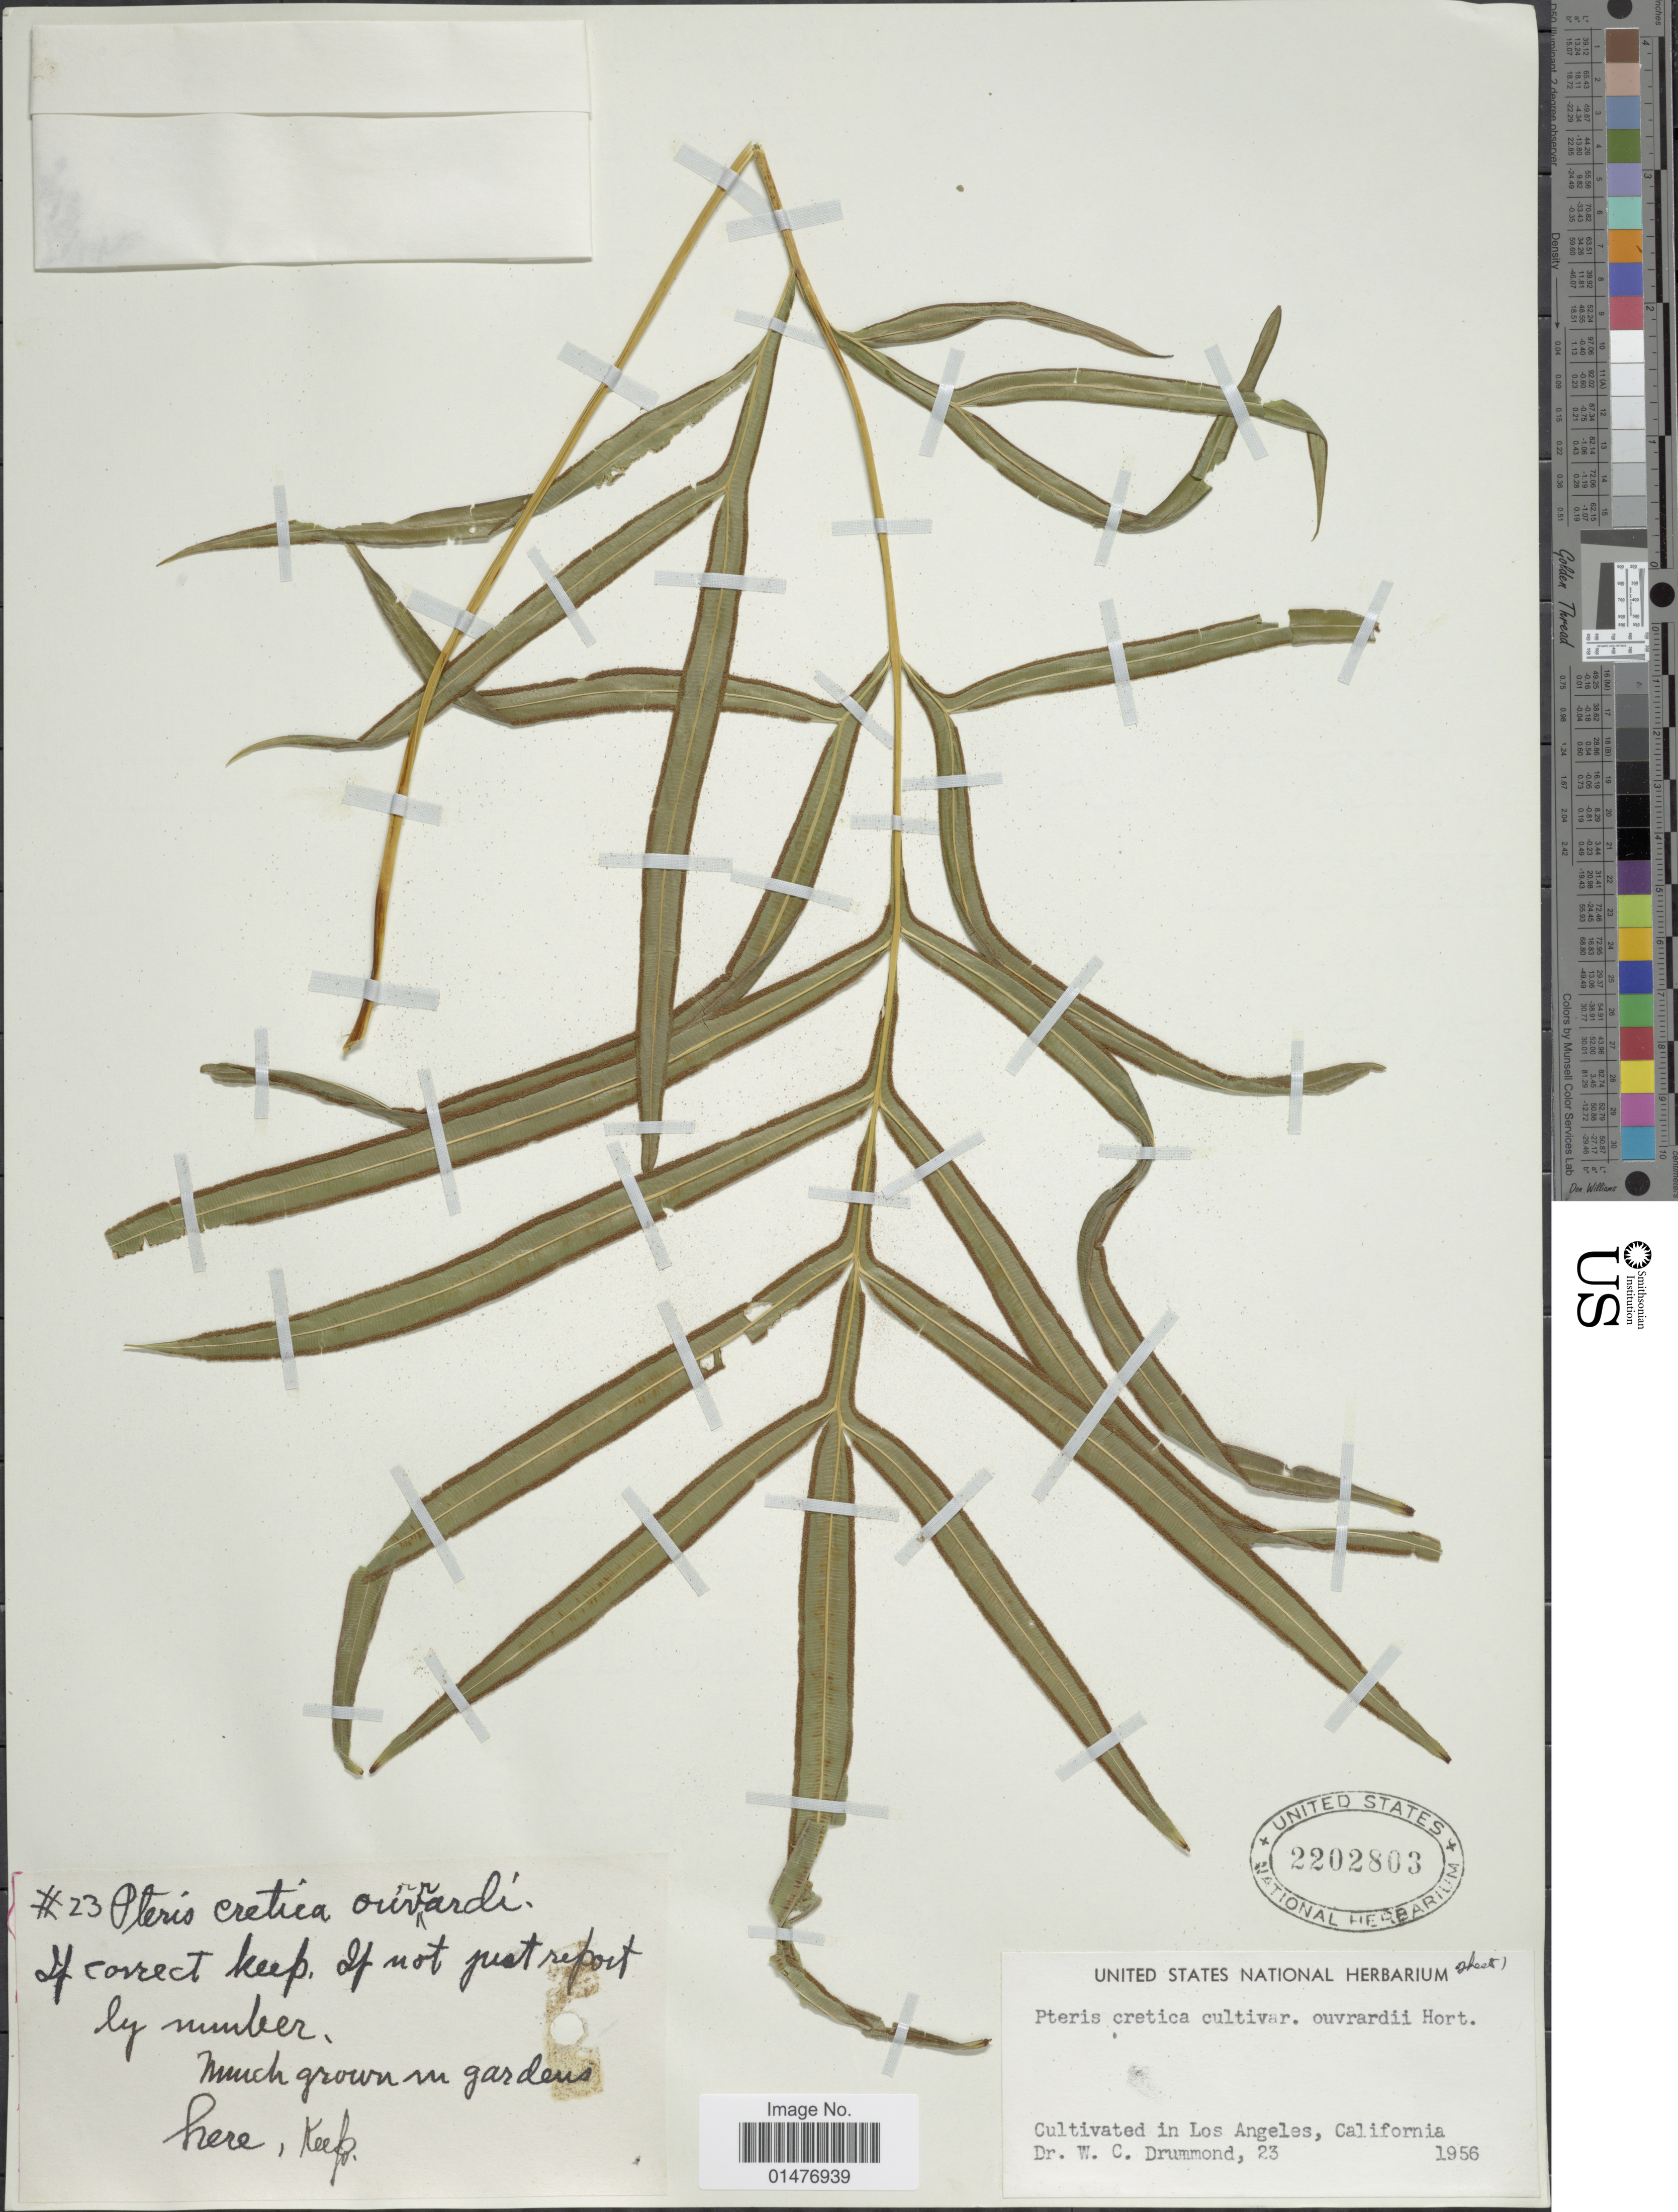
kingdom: Plantae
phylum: Tracheophyta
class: Polypodiopsida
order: Polypodiales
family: Pteridaceae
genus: Pteris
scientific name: Pteris cretica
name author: L.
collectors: W. Drummond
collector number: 23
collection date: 1956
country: United States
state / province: California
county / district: Los Angeles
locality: Cultivated in Los Angeles, California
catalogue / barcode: US 2202803